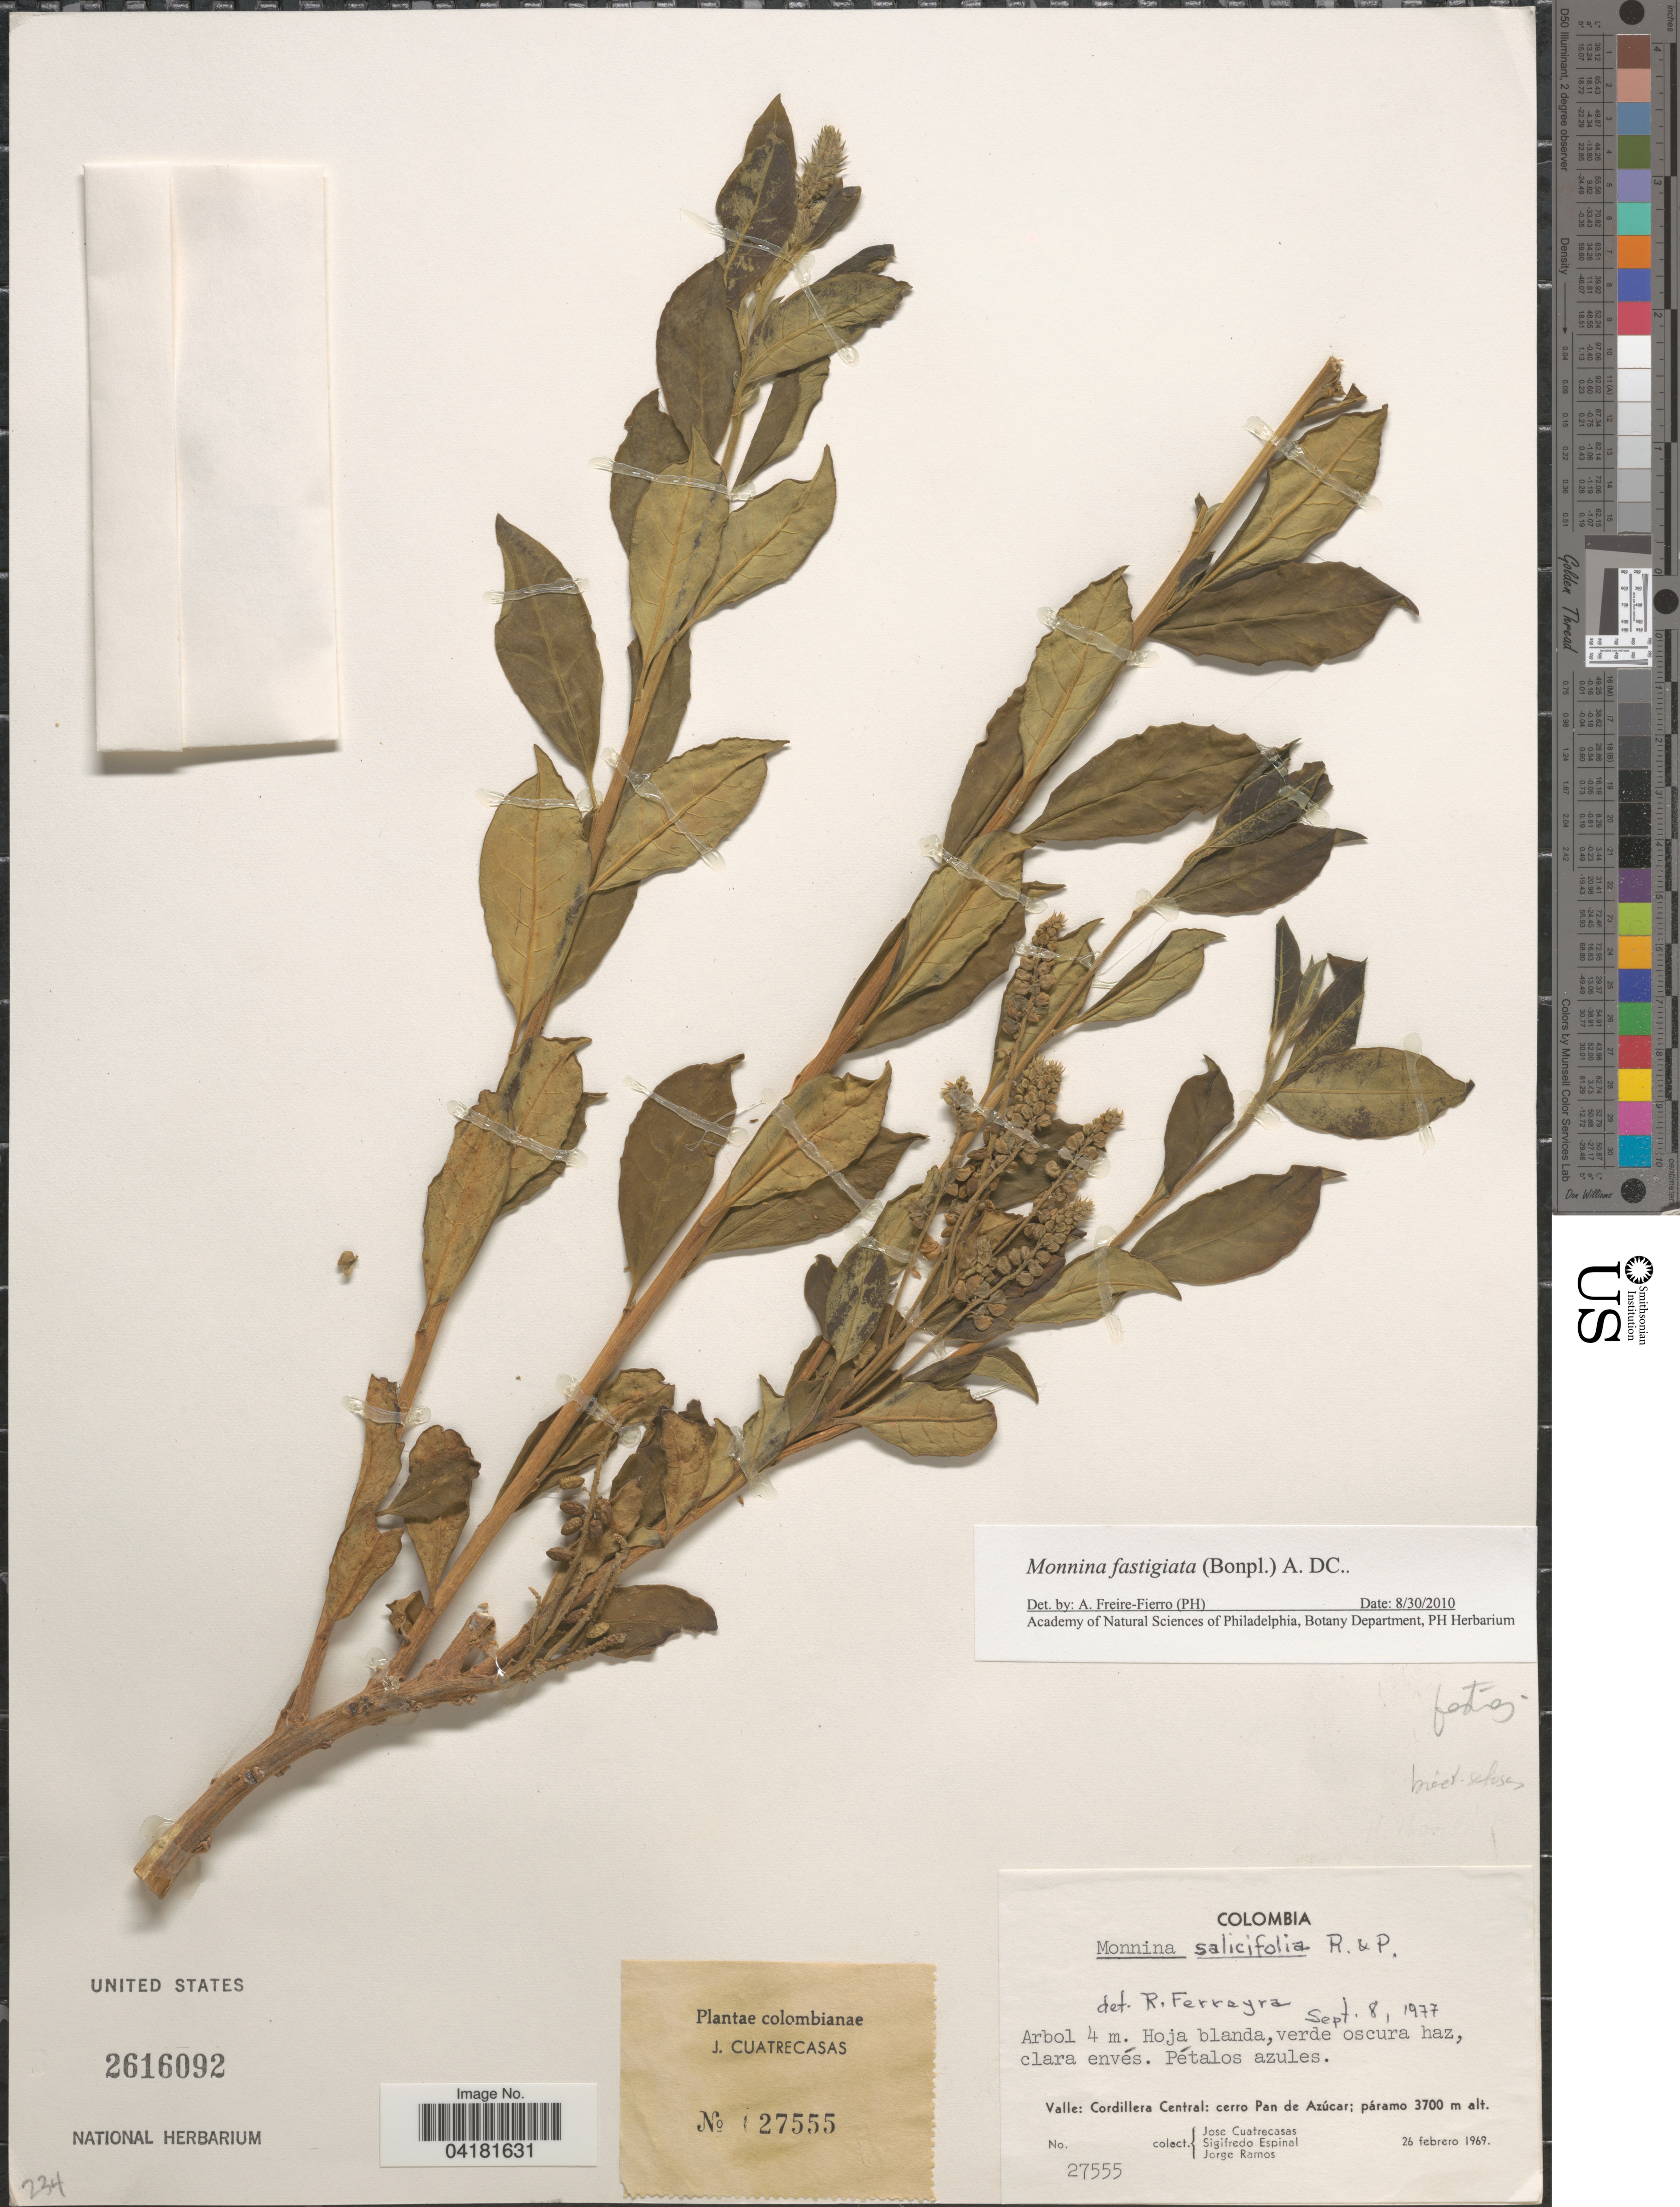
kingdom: Plantae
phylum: Tracheophyta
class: Magnoliopsida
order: Fabales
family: Polygalaceae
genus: Monnina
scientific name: Monnina fastigiata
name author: (Bonpl.) DC.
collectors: J. Cuatrecasas, S. Espinal & J. Ramos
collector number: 27555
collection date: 1969-02-26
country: Colombia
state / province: Valle del Cauca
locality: Valle: Cordillera Central: cerro Pan de Azúcar.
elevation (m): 3700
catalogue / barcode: US 2616092